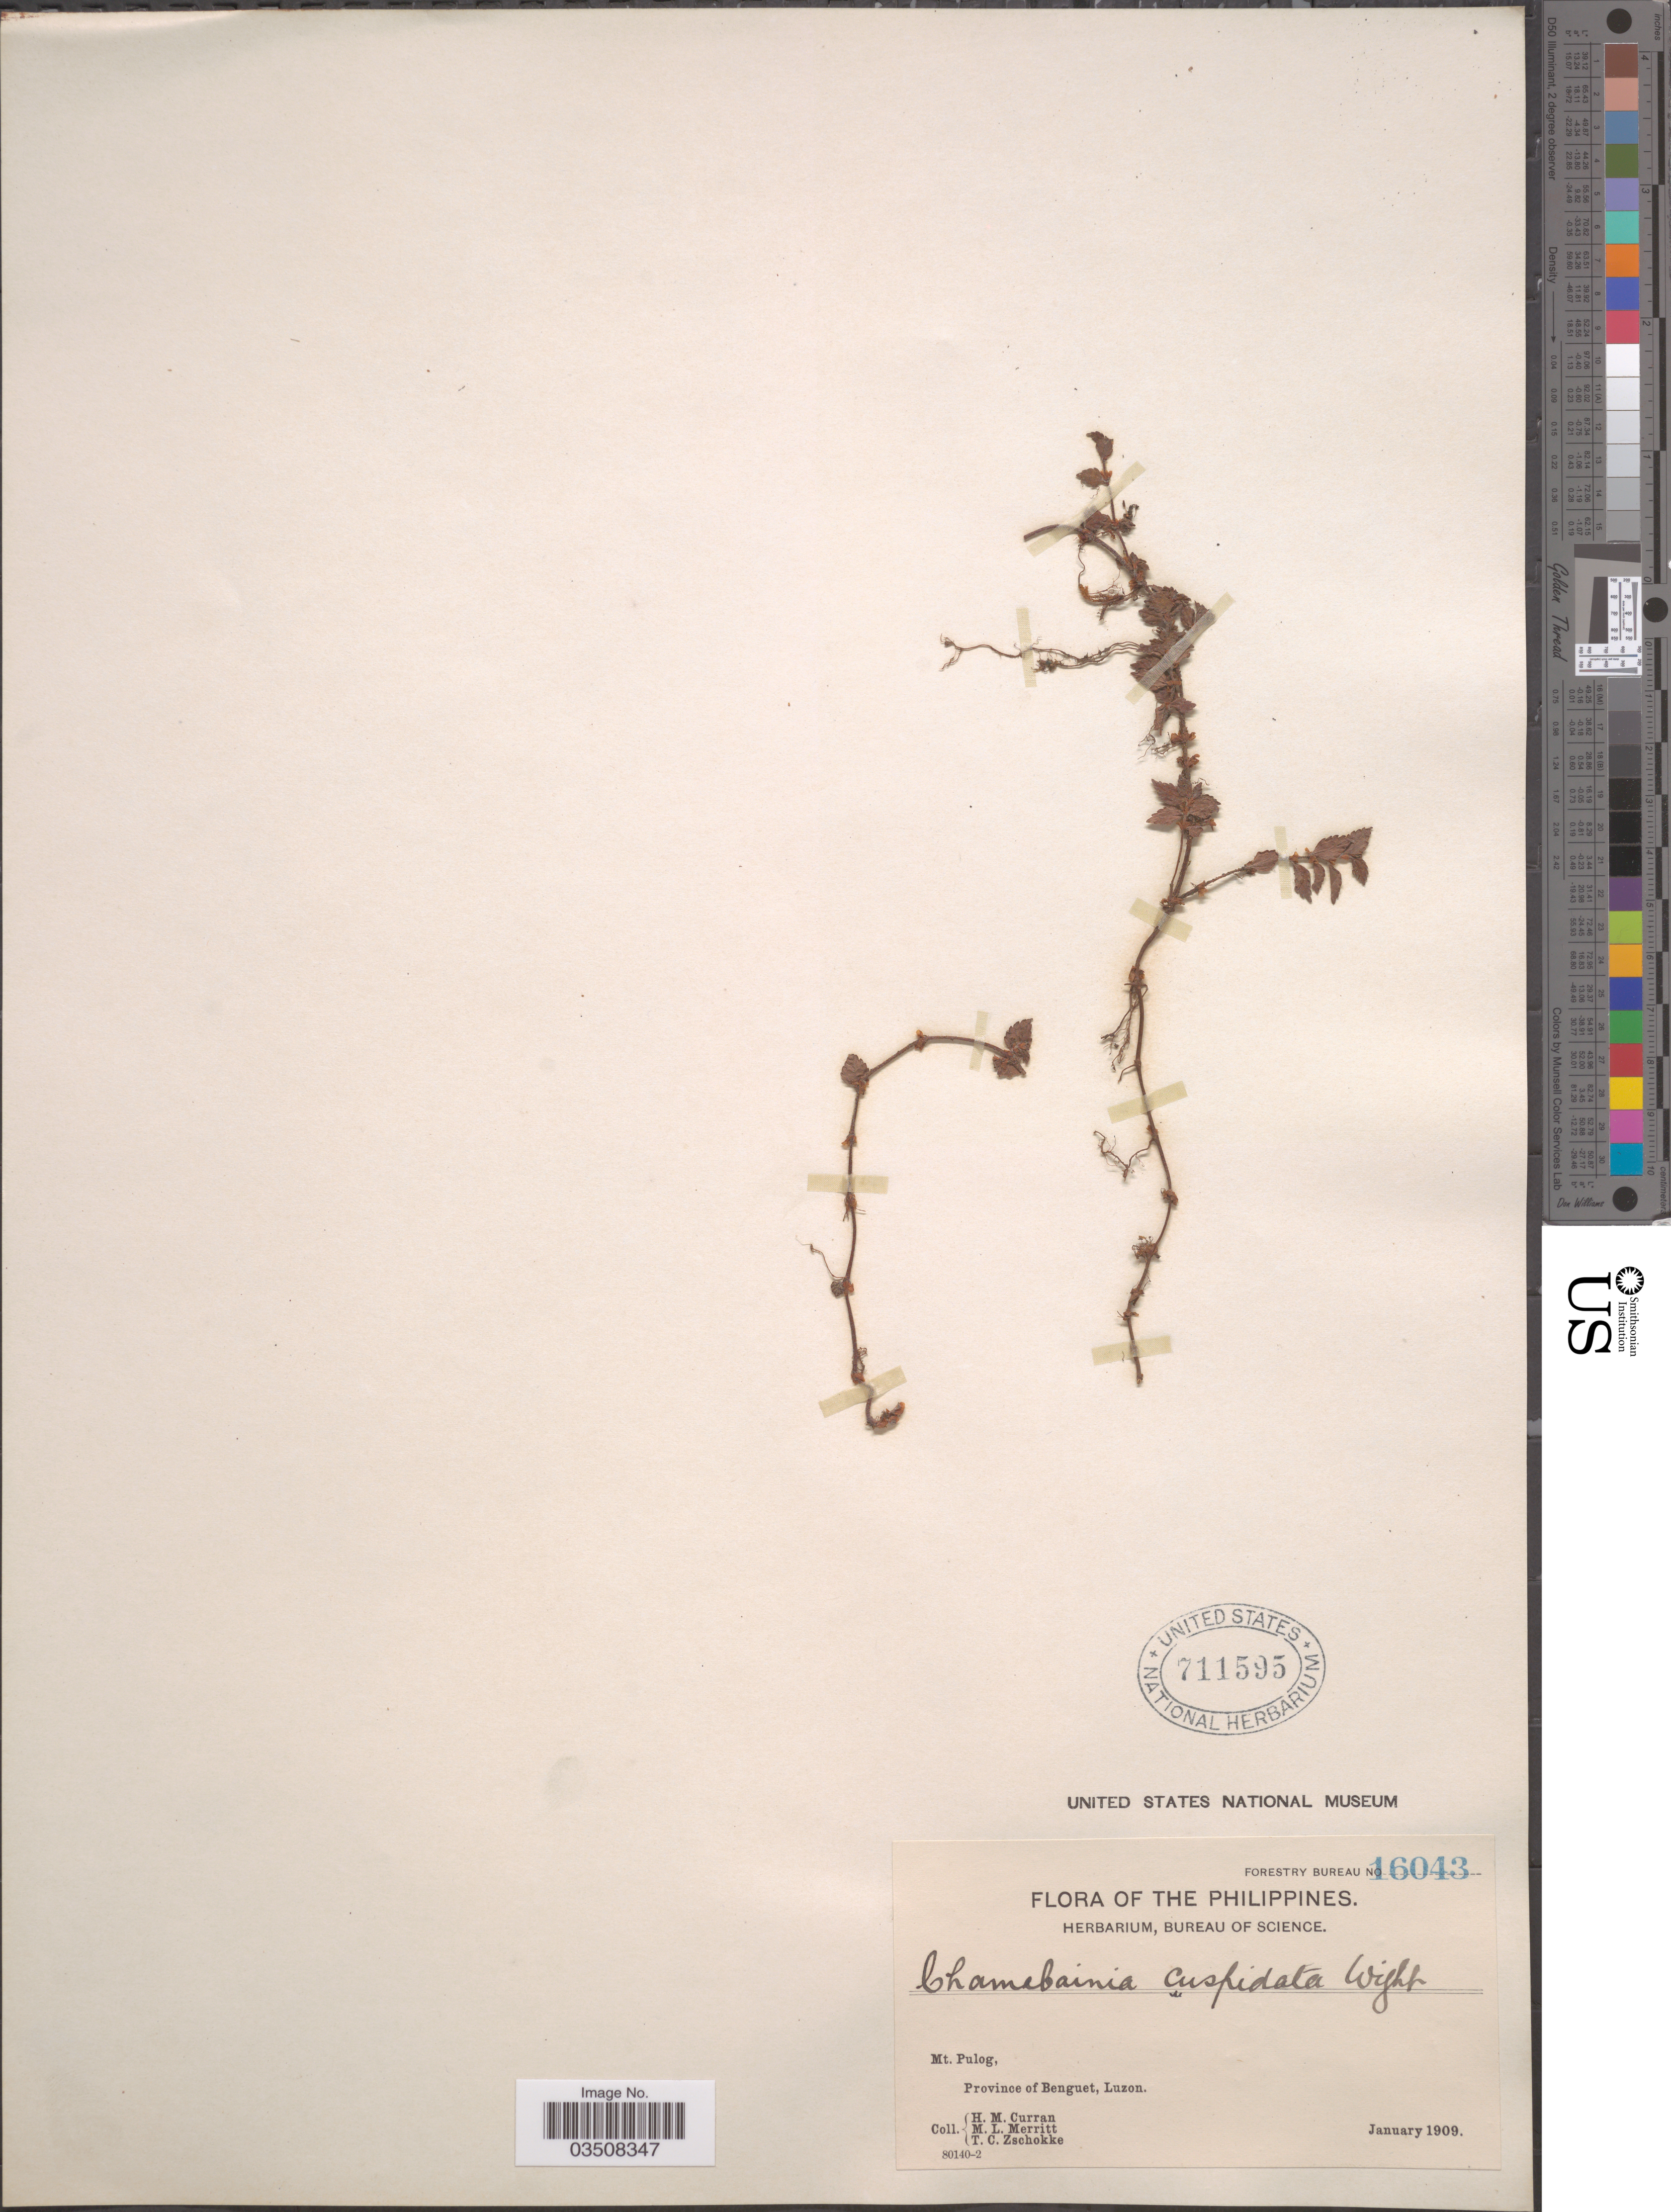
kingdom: Plantae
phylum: Tracheophyta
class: Magnoliopsida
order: Rosales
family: Urticaceae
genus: Chamabainia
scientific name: Chamabainia cuspidata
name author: Wight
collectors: H. M. Curran, M. L. Merritt & T. C. Zschokke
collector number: Forestry Bureau 16043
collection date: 1909-01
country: Philippines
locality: Mt. Pulog, Province of Benguet, Luzon.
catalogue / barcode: US 711595